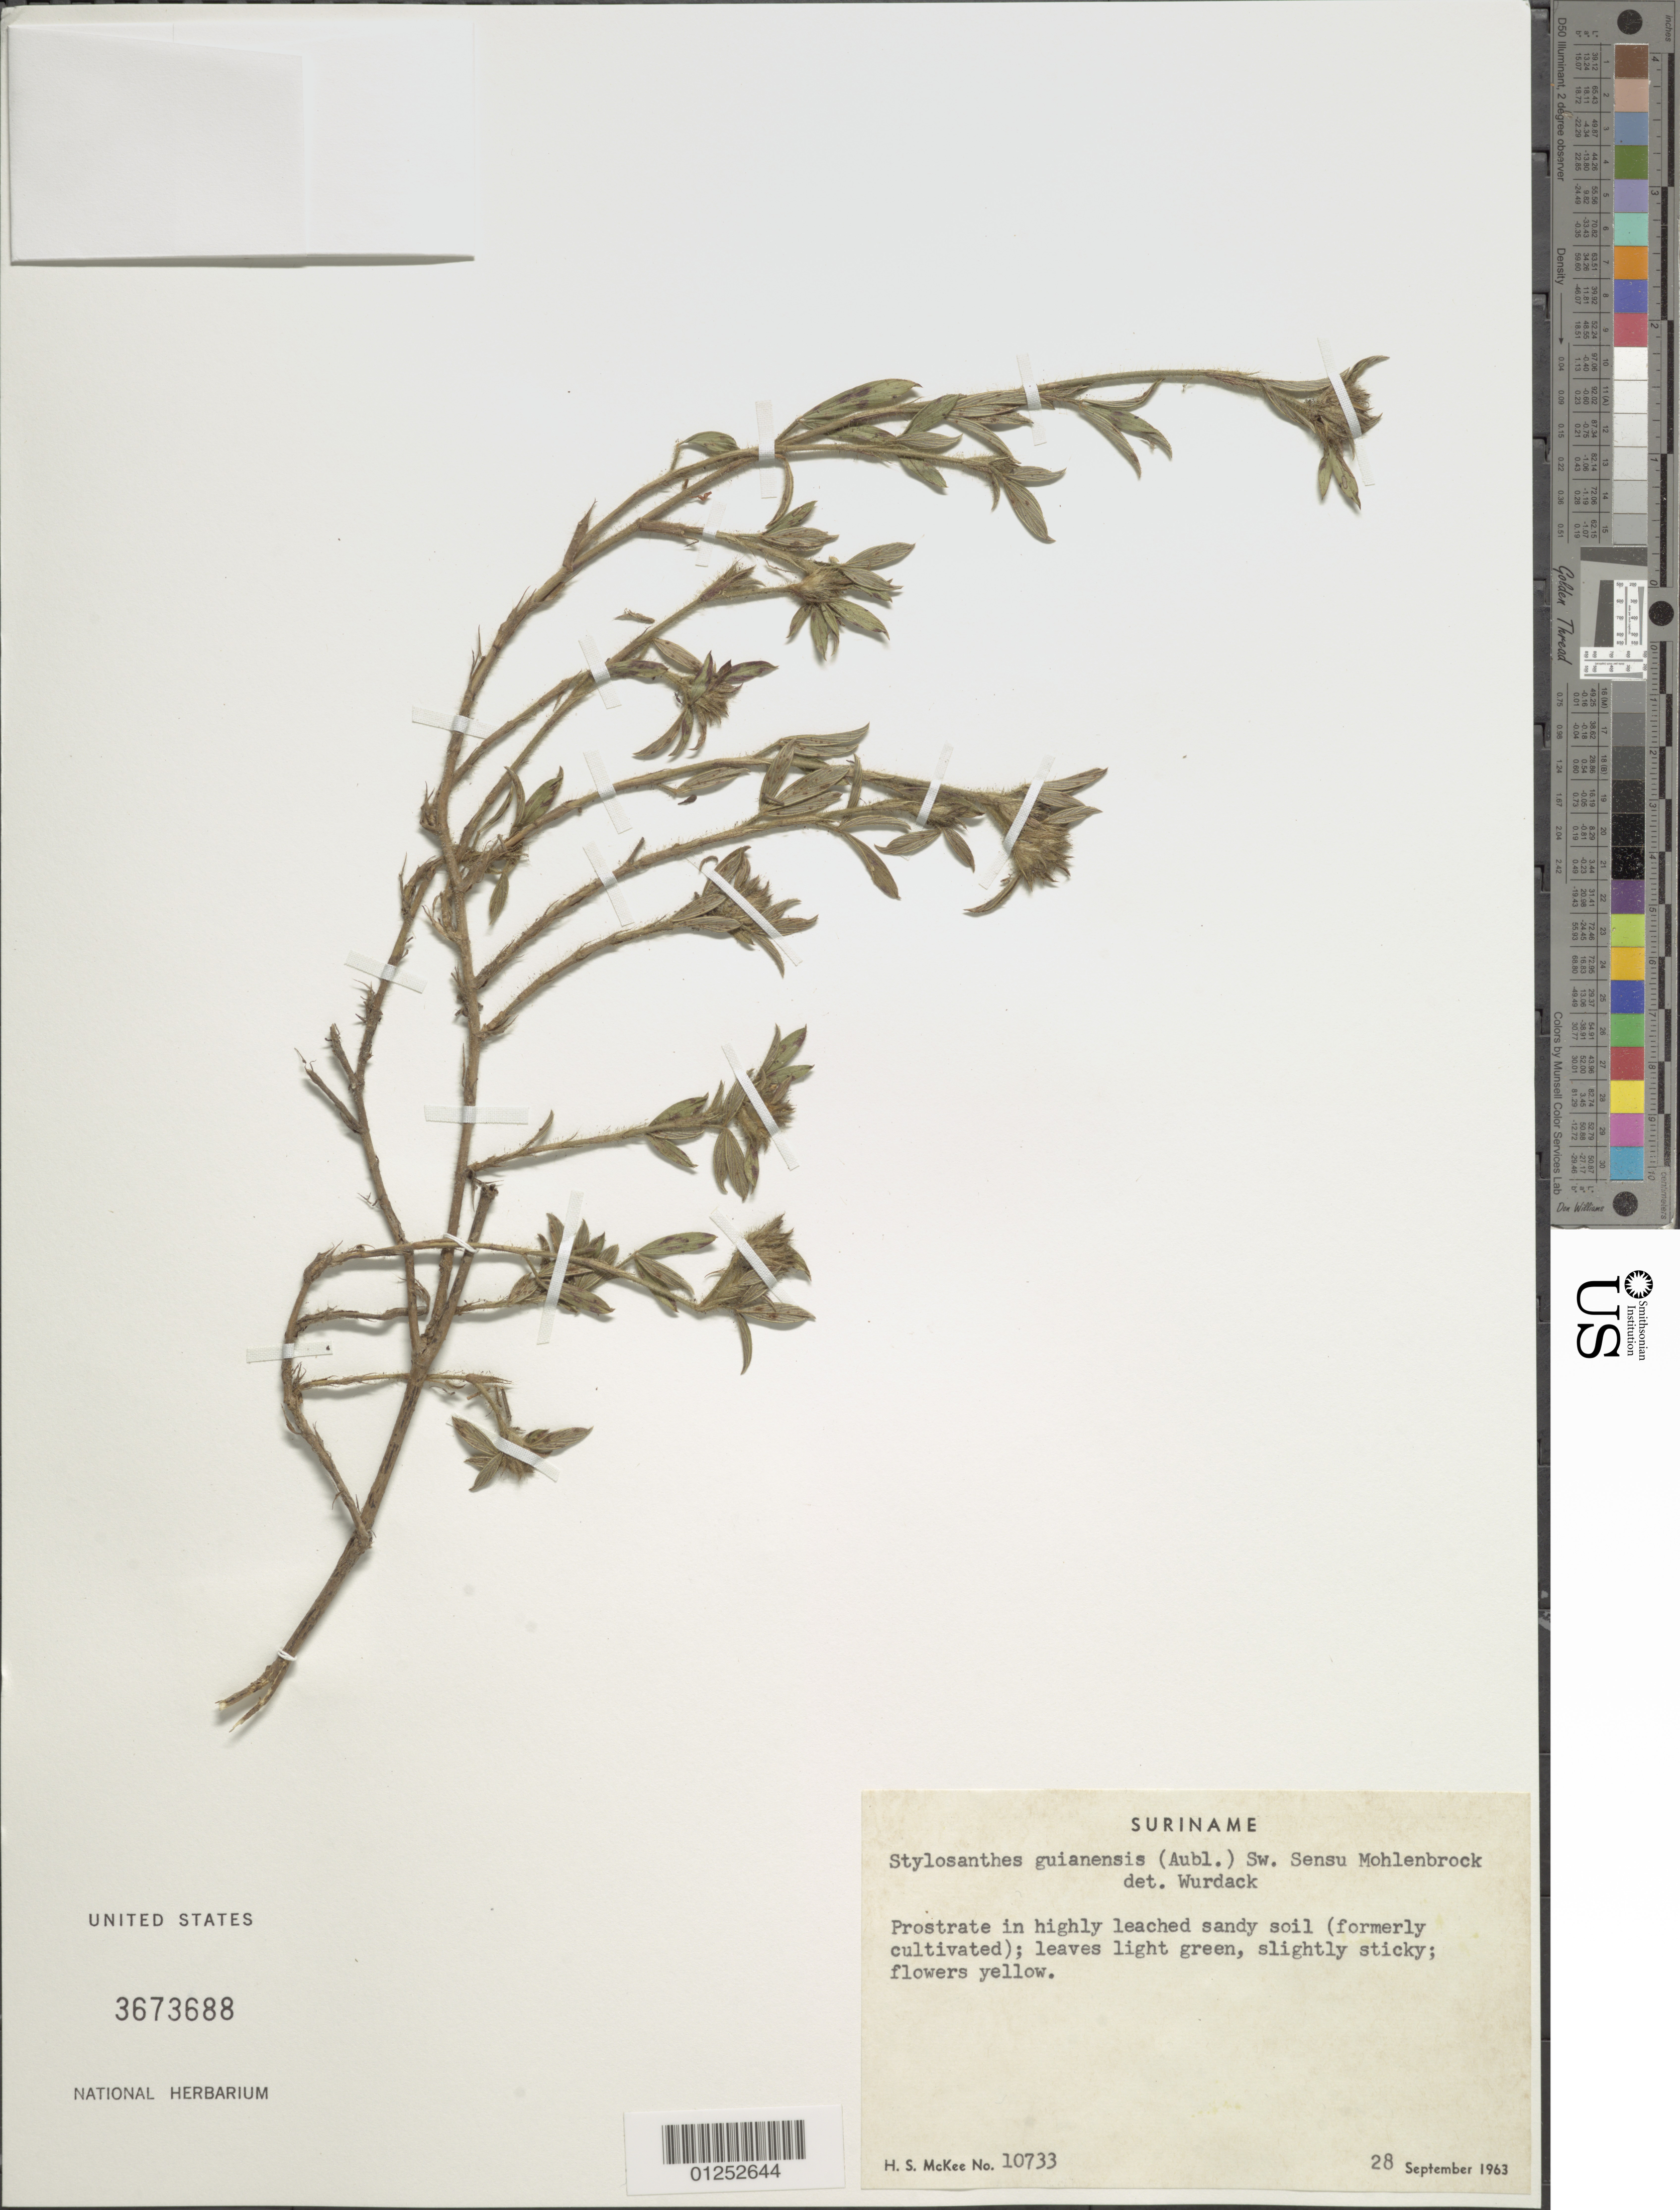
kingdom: Plantae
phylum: Tracheophyta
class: Magnoliopsida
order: Fabales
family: Fabaceae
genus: Stylosanthes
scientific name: Stylosanthes guianensis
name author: (Aubl.) Sw.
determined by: Wurdack, John J., (US), US (UNITED STATES)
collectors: H. S. McKee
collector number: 10733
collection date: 1963-09-28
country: Suriname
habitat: In highly leached sandy soil (formerly cultivated)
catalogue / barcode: US 3673688